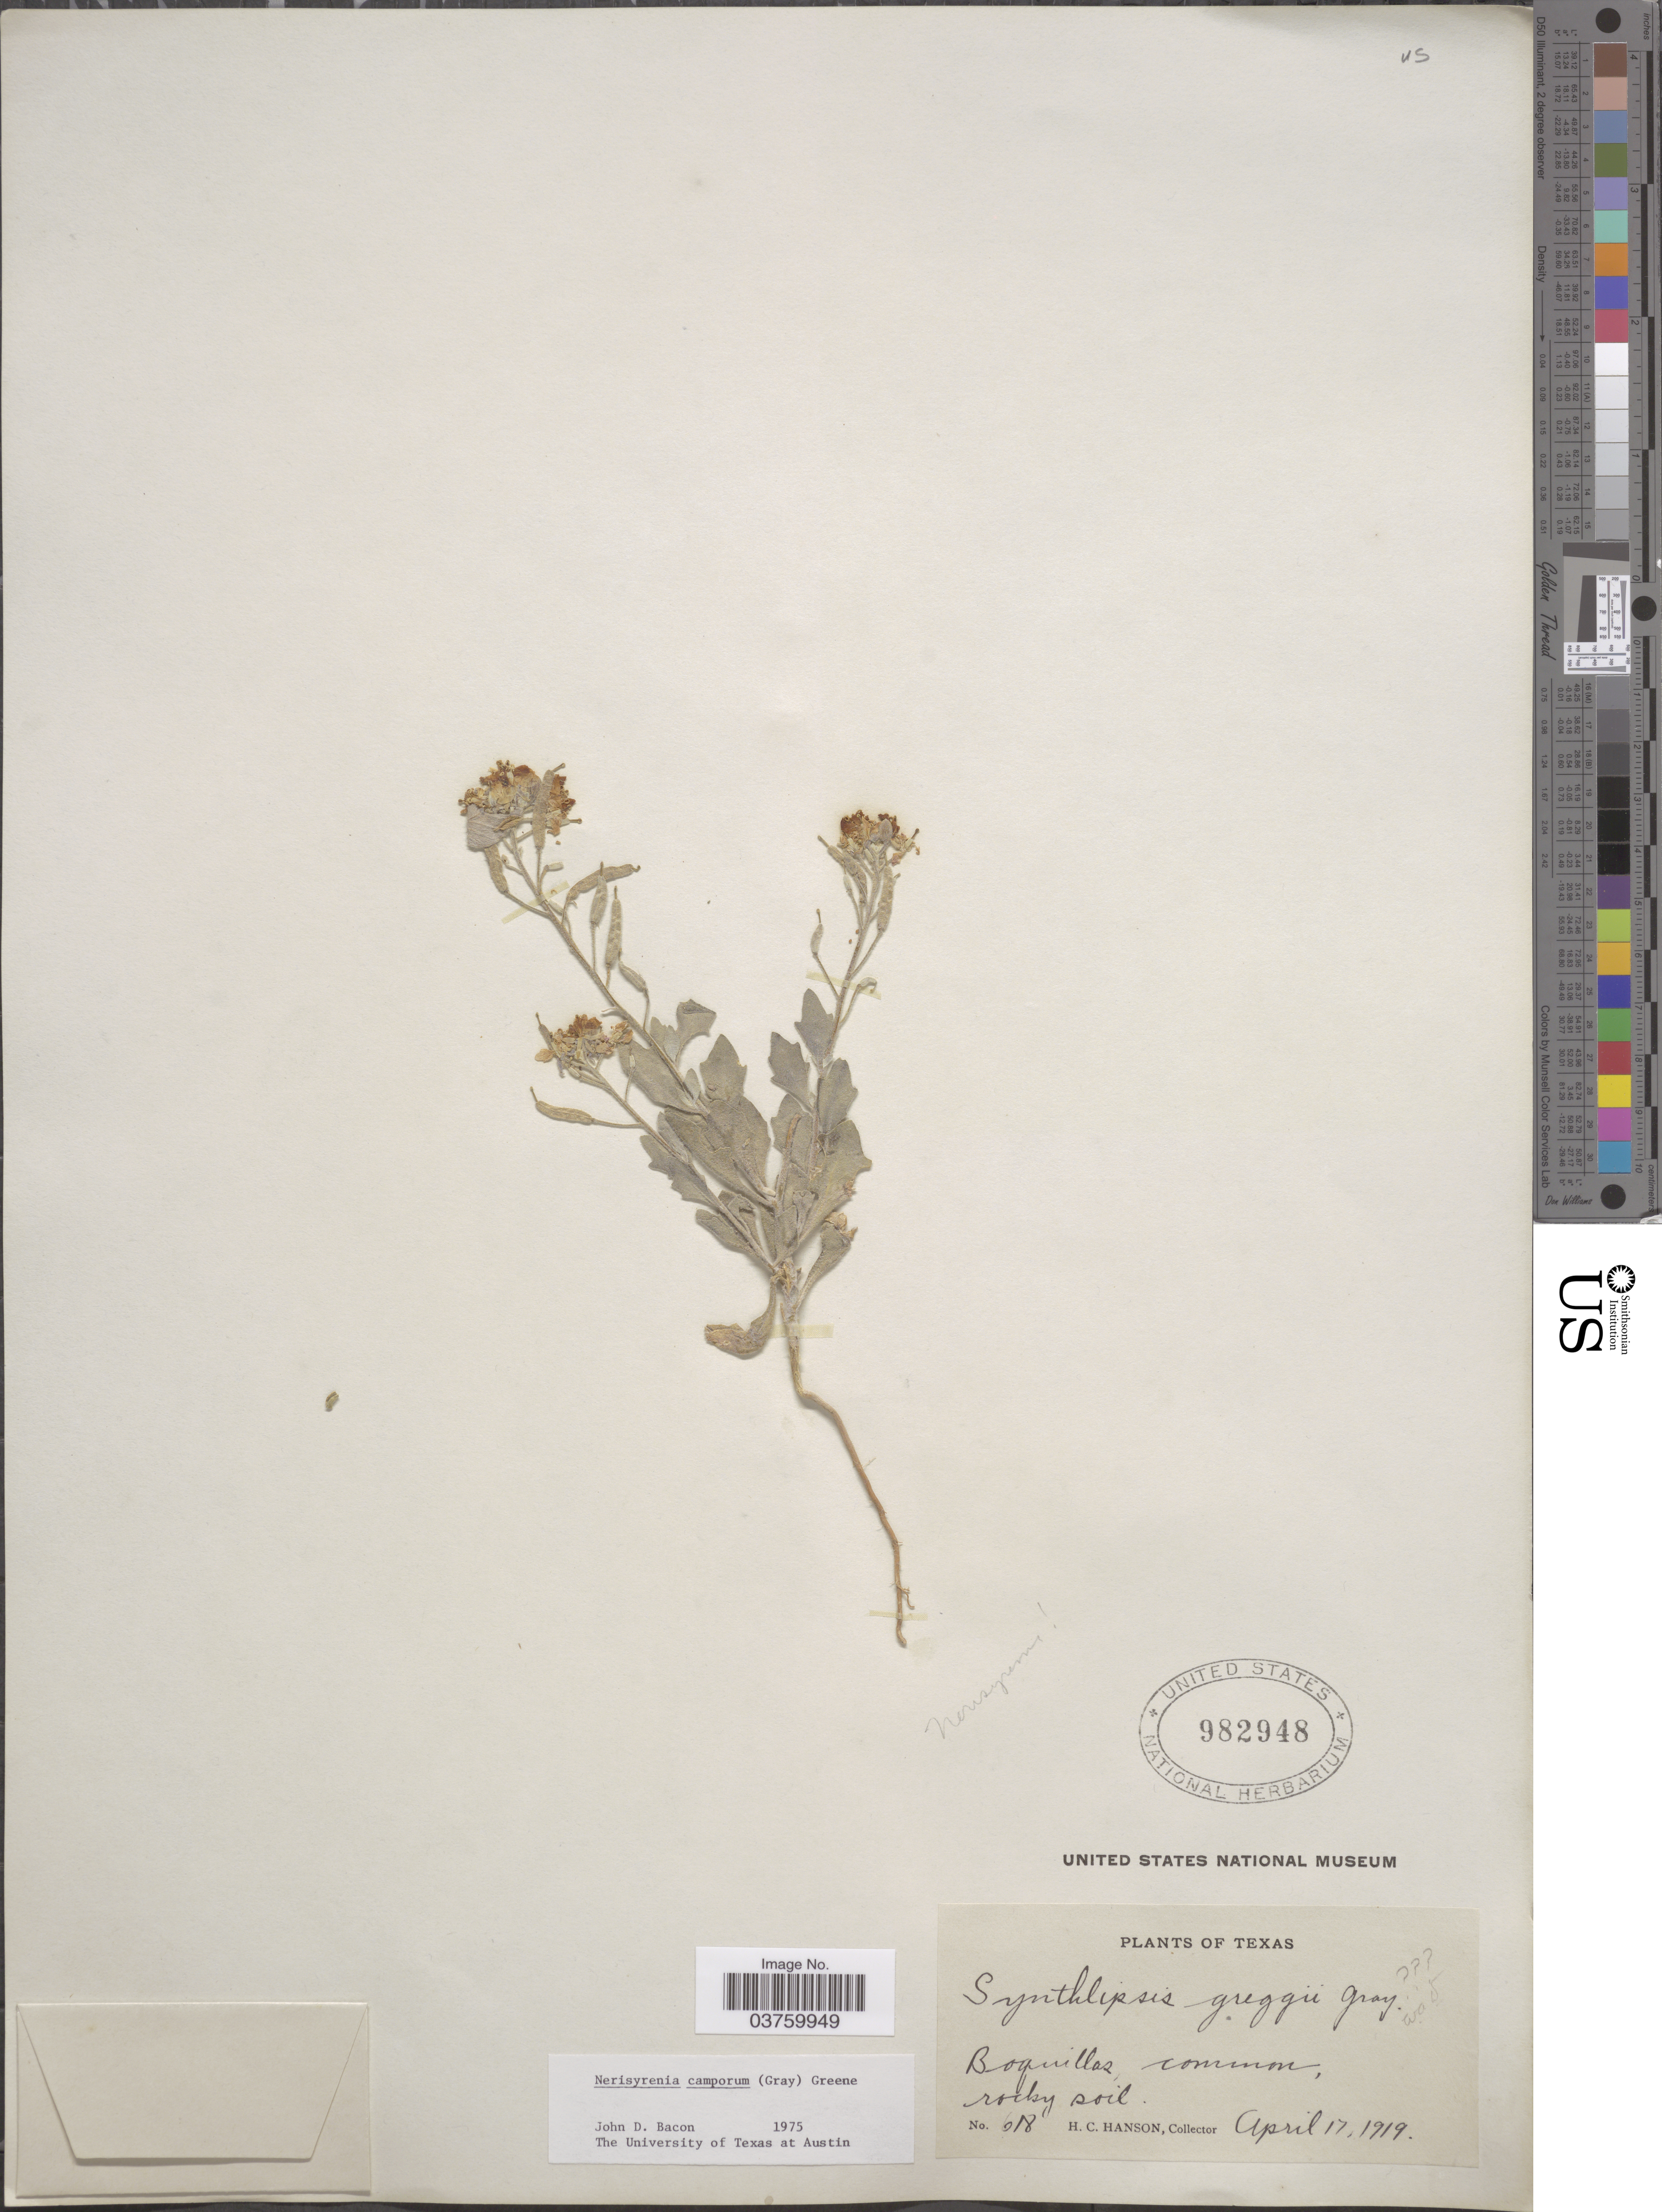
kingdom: Plantae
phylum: Tracheophyta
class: Magnoliopsida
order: Brassicales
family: Brassicaceae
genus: Nerisyrenia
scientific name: Nerisyrenia camporum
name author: (A. Gray) Greene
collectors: H. Hanson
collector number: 618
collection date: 1919-04-17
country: United States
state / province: Texas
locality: Boquillas.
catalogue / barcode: US 982948